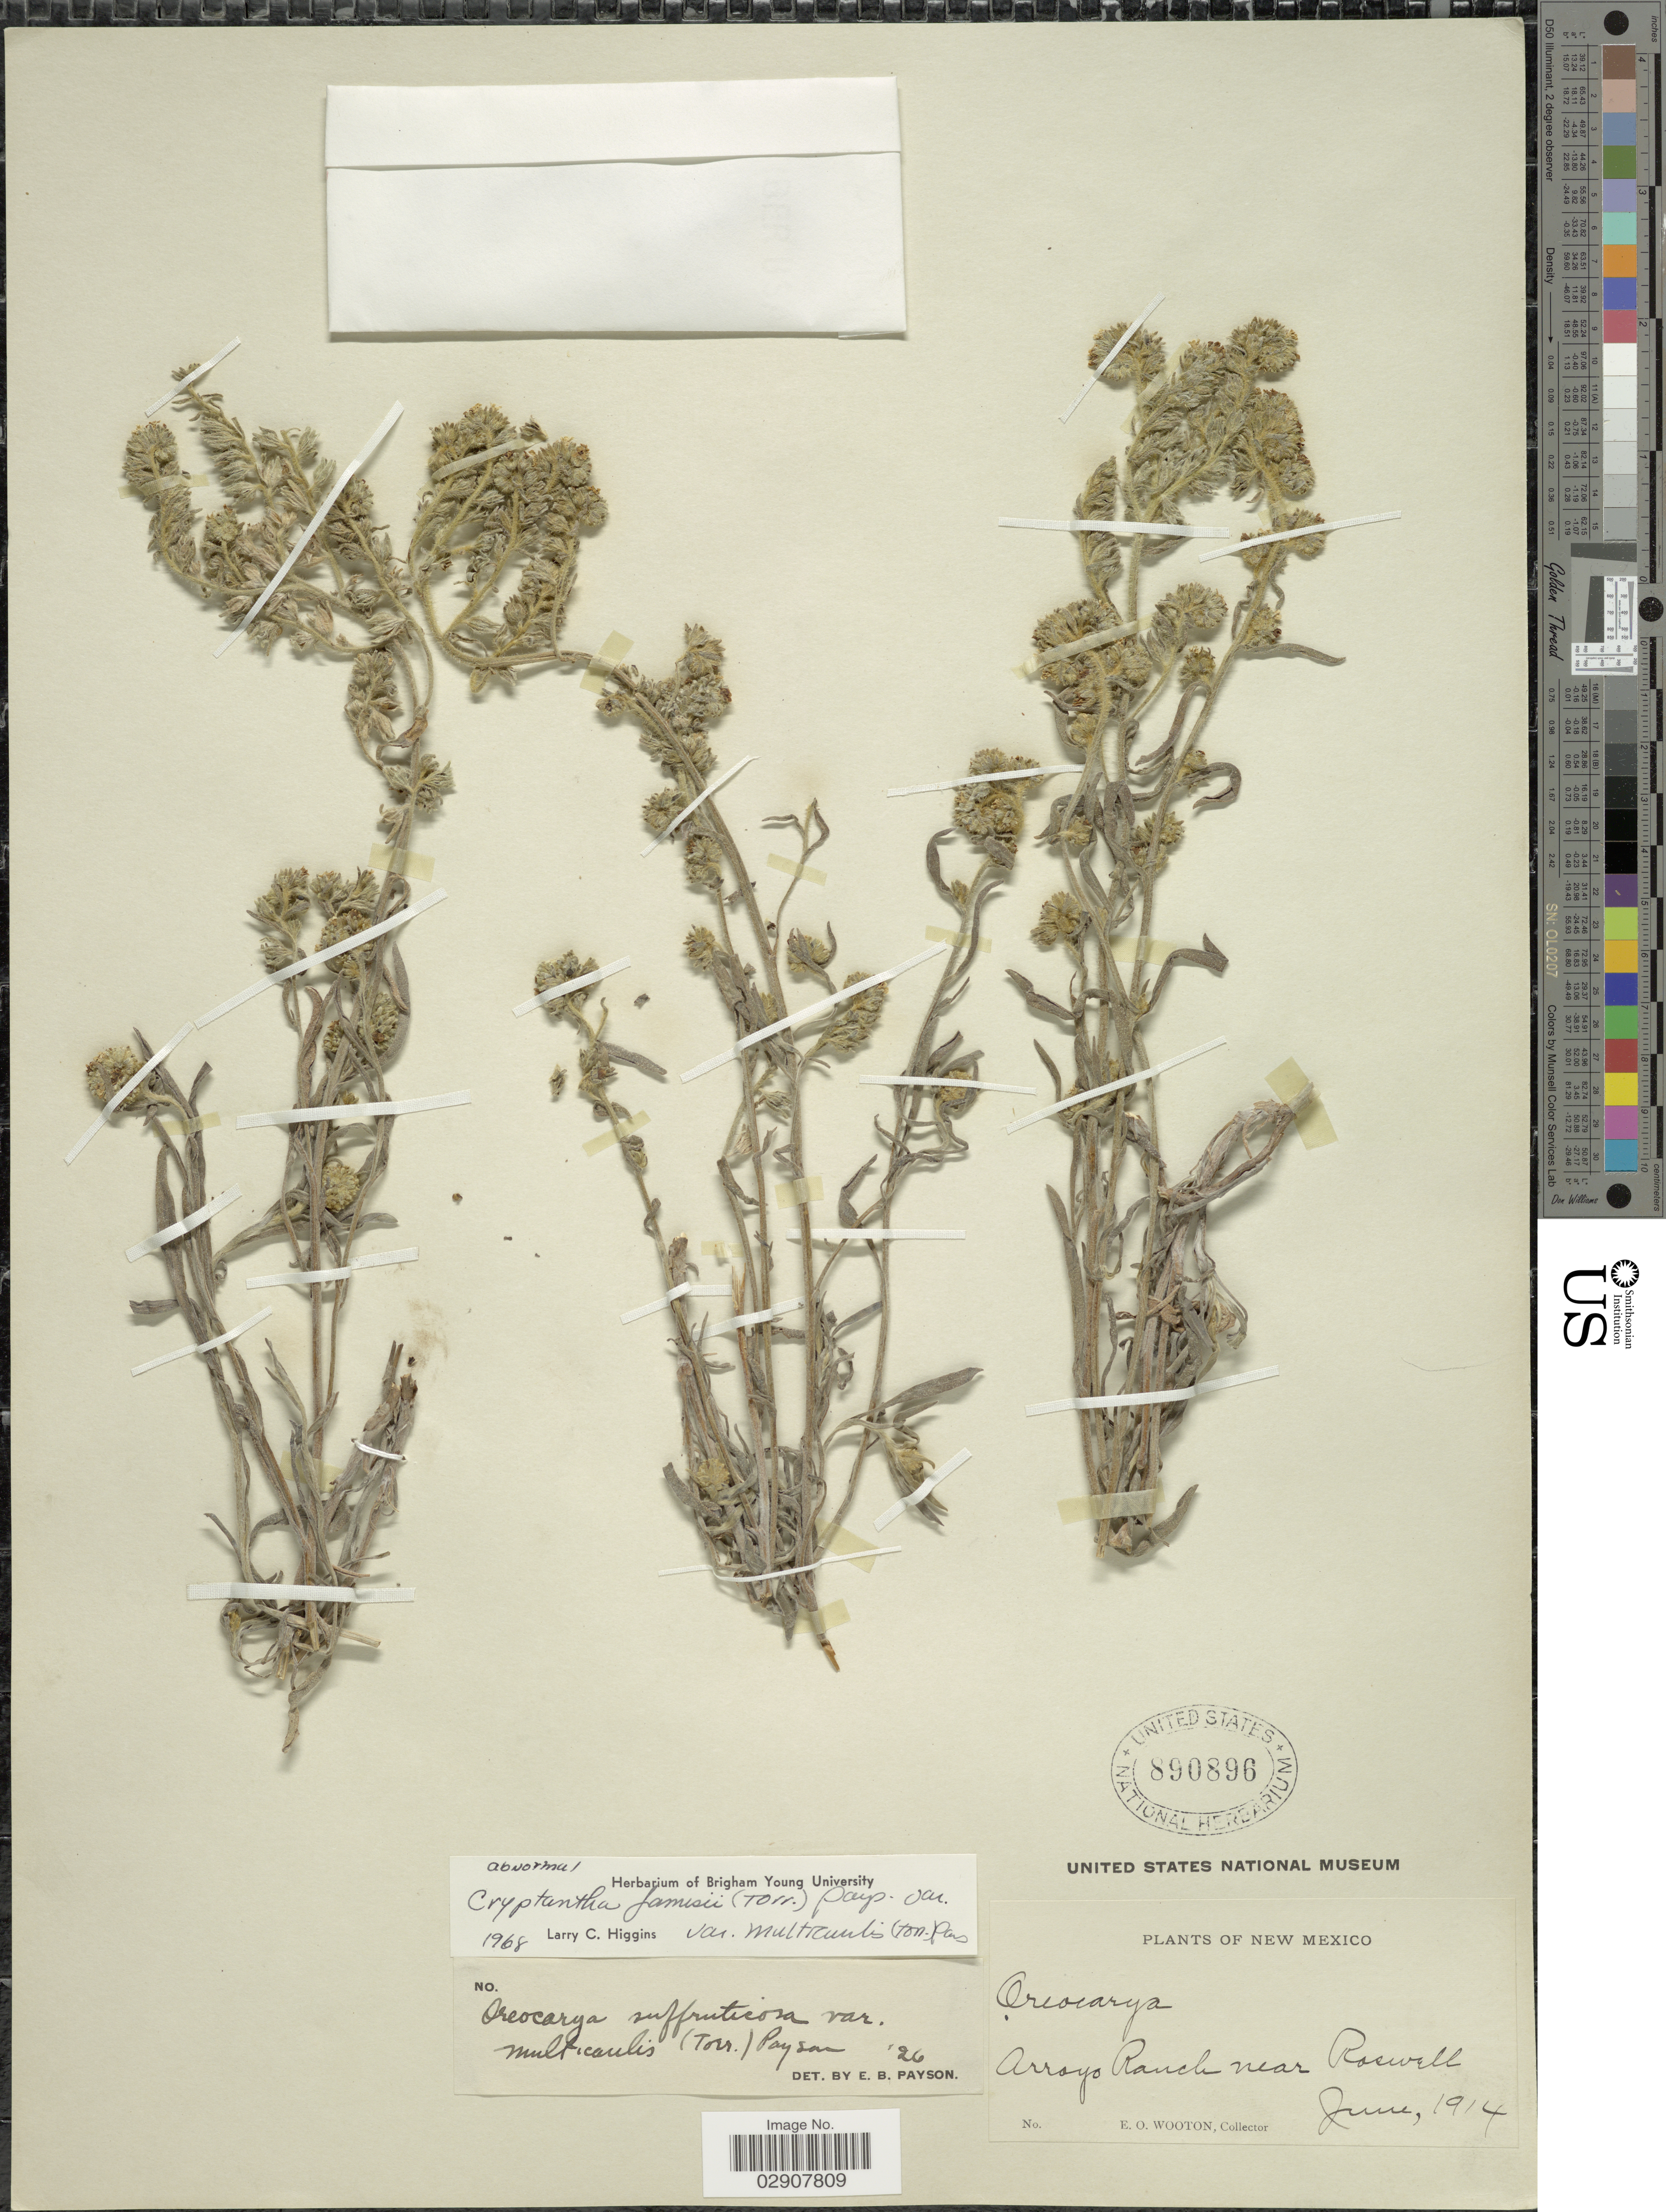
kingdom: Plantae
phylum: Tracheophyta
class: Magnoliopsida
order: Boraginales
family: Boraginaceae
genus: Cryptantha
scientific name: Cryptantha jamesii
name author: (Torr.) Payson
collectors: E. O. Wooton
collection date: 1914-06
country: United States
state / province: New Mexico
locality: Arroyo Ranch near Roswell. New Mexico.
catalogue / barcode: US 890896